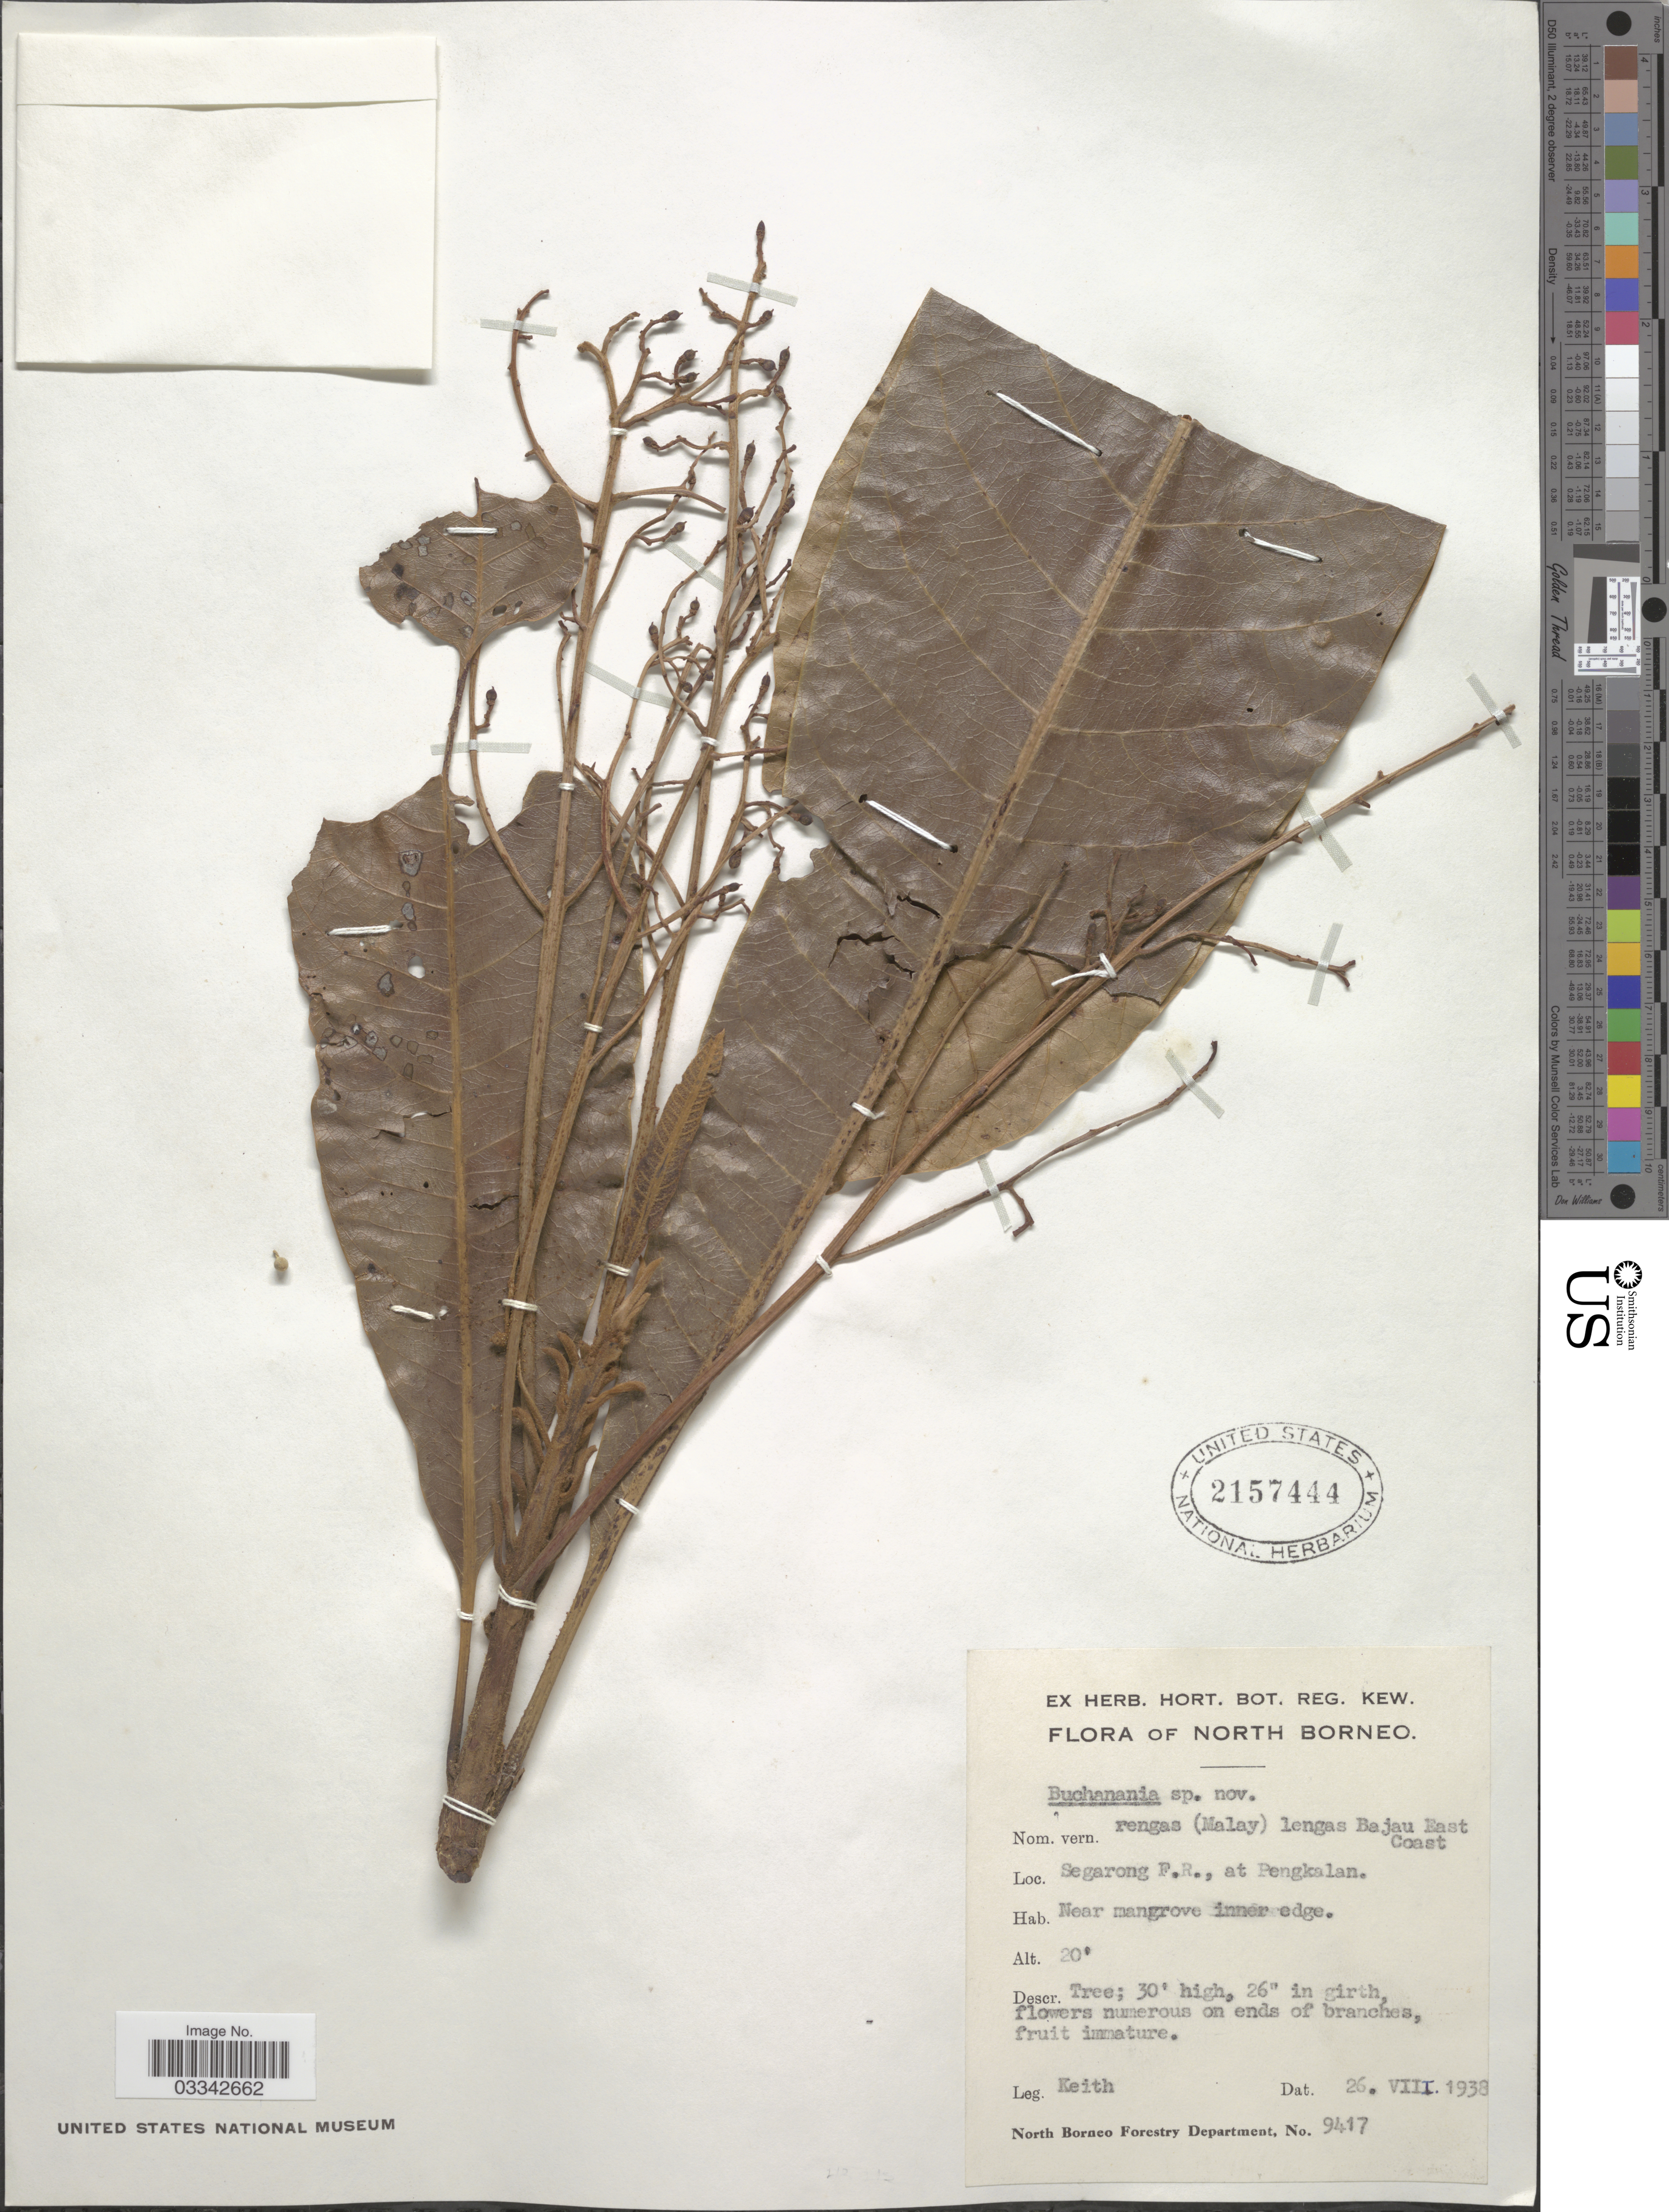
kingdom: Plantae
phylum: Tracheophyta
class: Magnoliopsida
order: Sapindales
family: Anacardiaceae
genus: Buchanania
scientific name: Buchanania sp.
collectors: -. Keith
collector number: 9417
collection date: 1938-08-26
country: Malaysia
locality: North Borneo. Segarong F.R., at Pengkalan. Near mangrove inner edge.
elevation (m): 6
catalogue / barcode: US 2157444